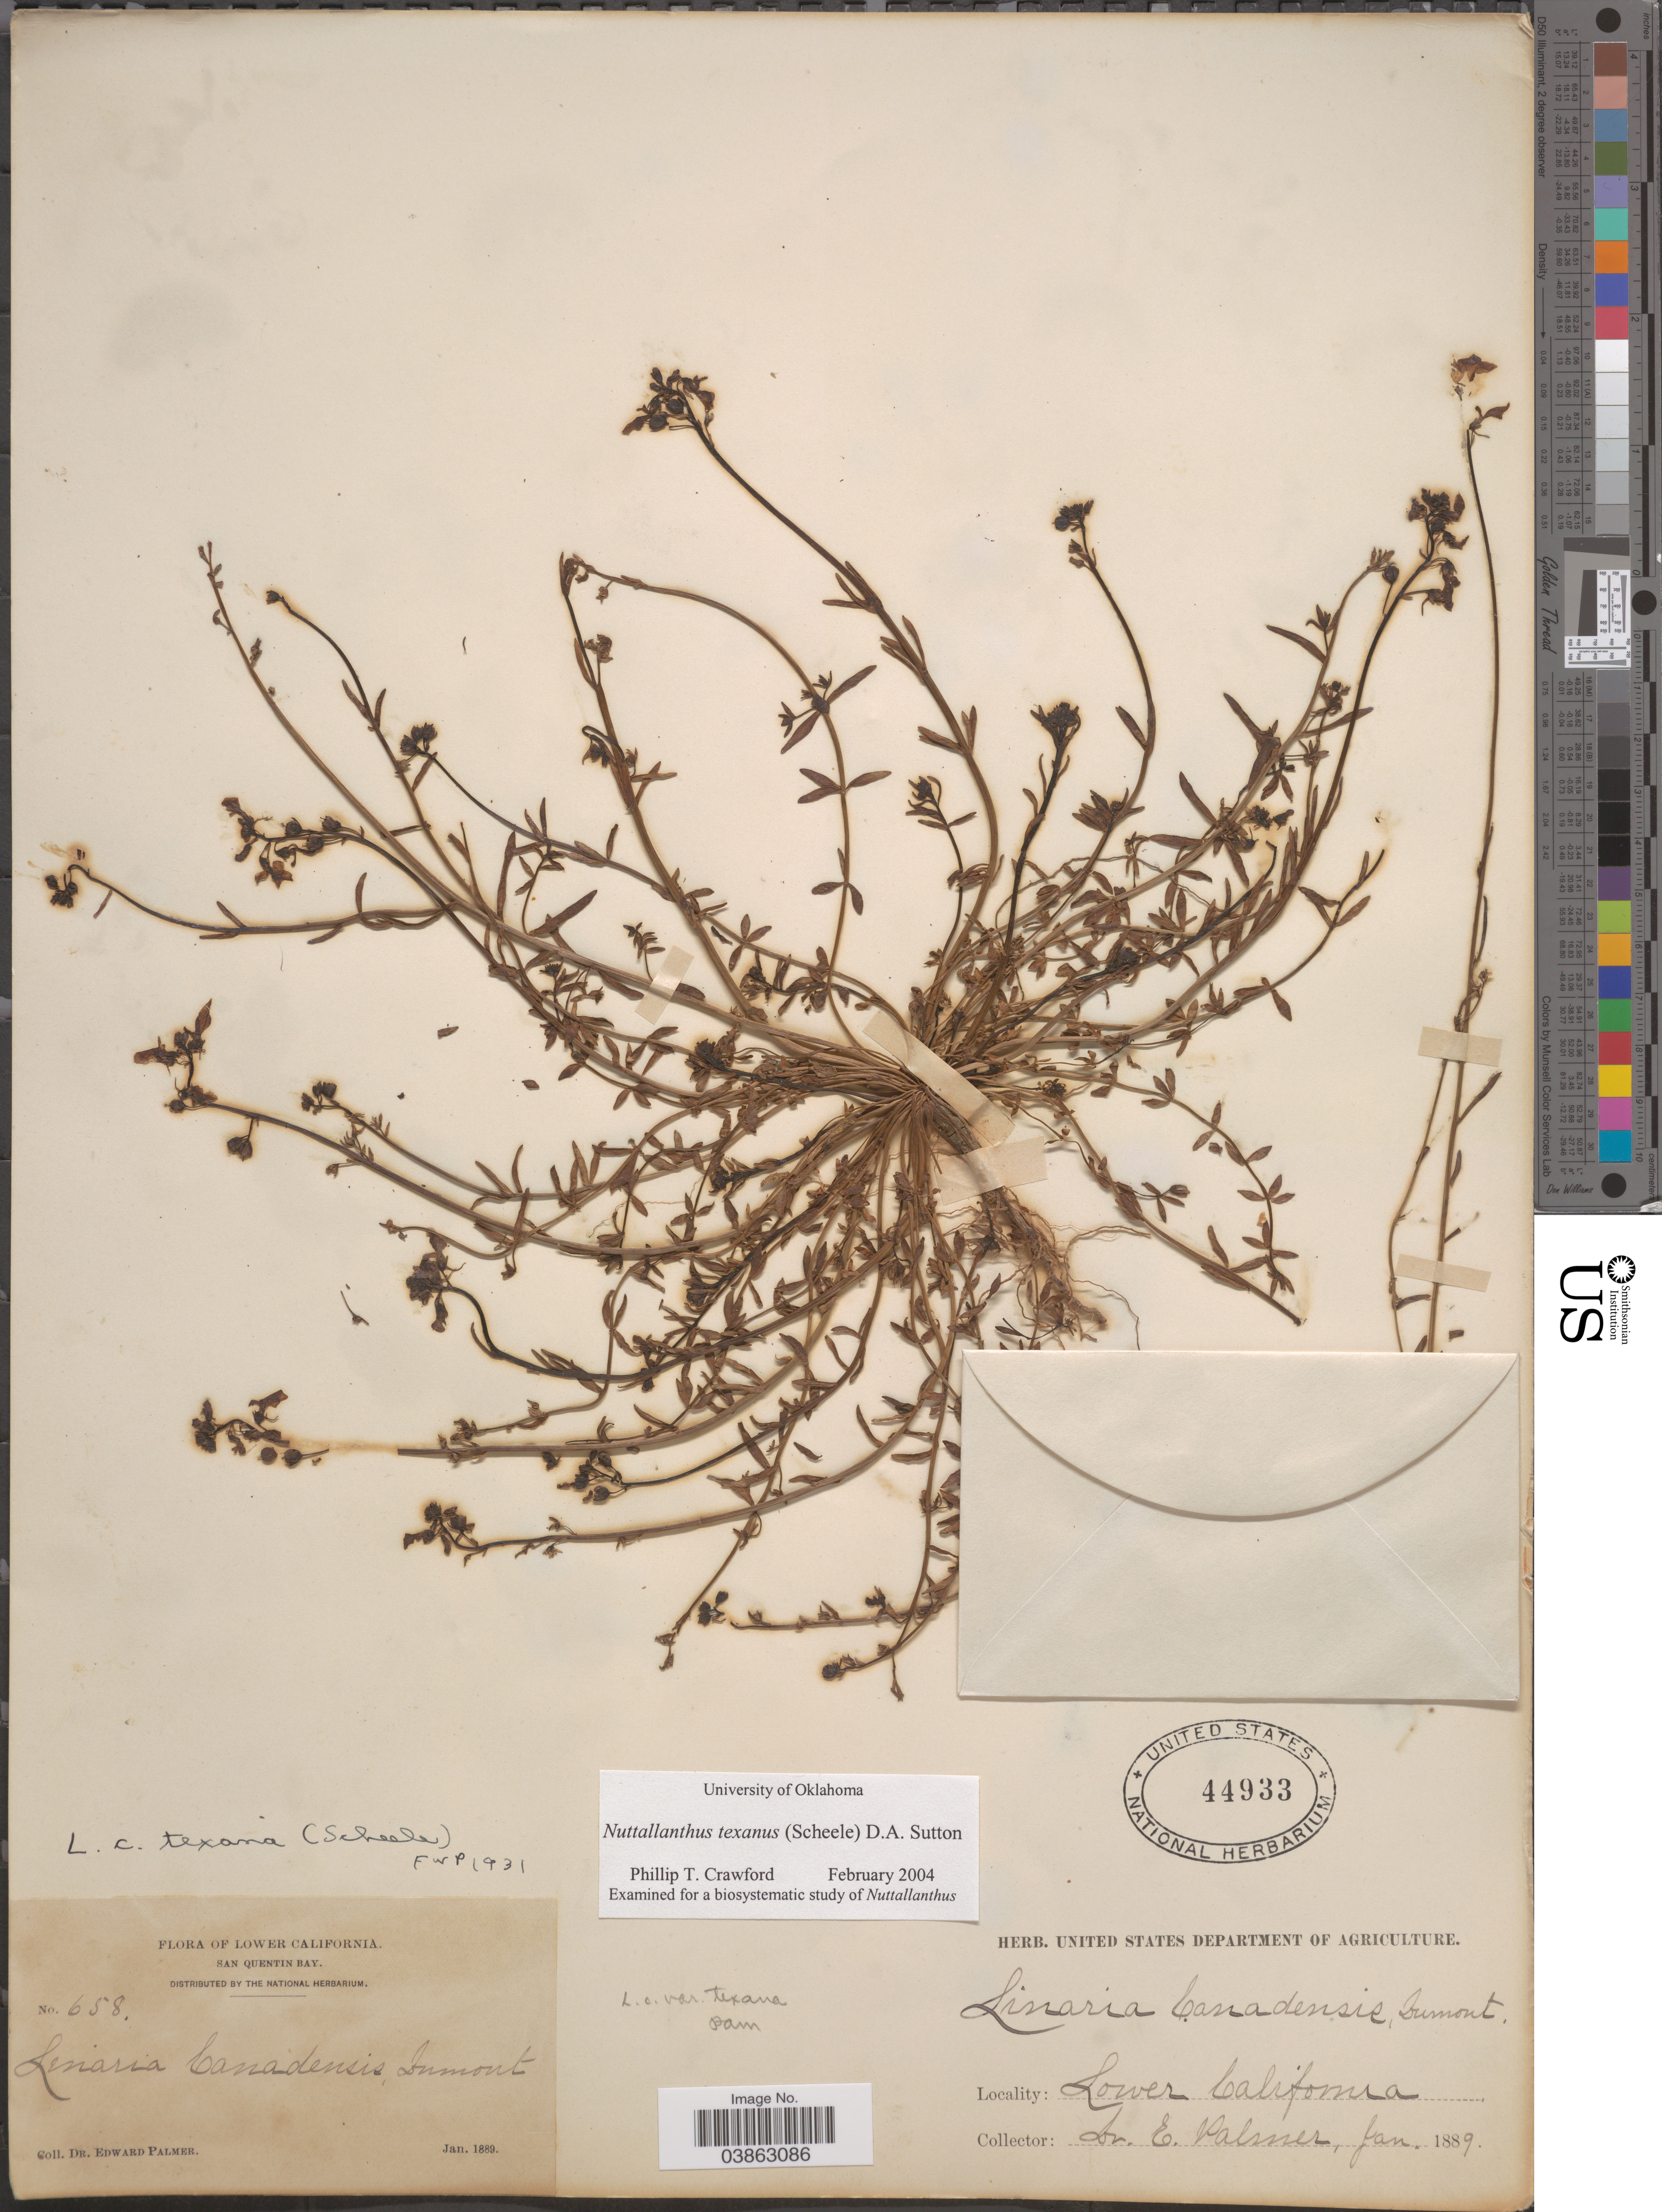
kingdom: Plantae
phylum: Tracheophyta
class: Magnoliopsida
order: Lamiales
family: Plantaginaceae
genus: Linaria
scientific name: Linaria texana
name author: Scheele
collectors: E. Palmer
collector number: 658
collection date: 1889-01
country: Mexico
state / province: Baja California Norte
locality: Lower California. San Quentin Bay.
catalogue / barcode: US 44933